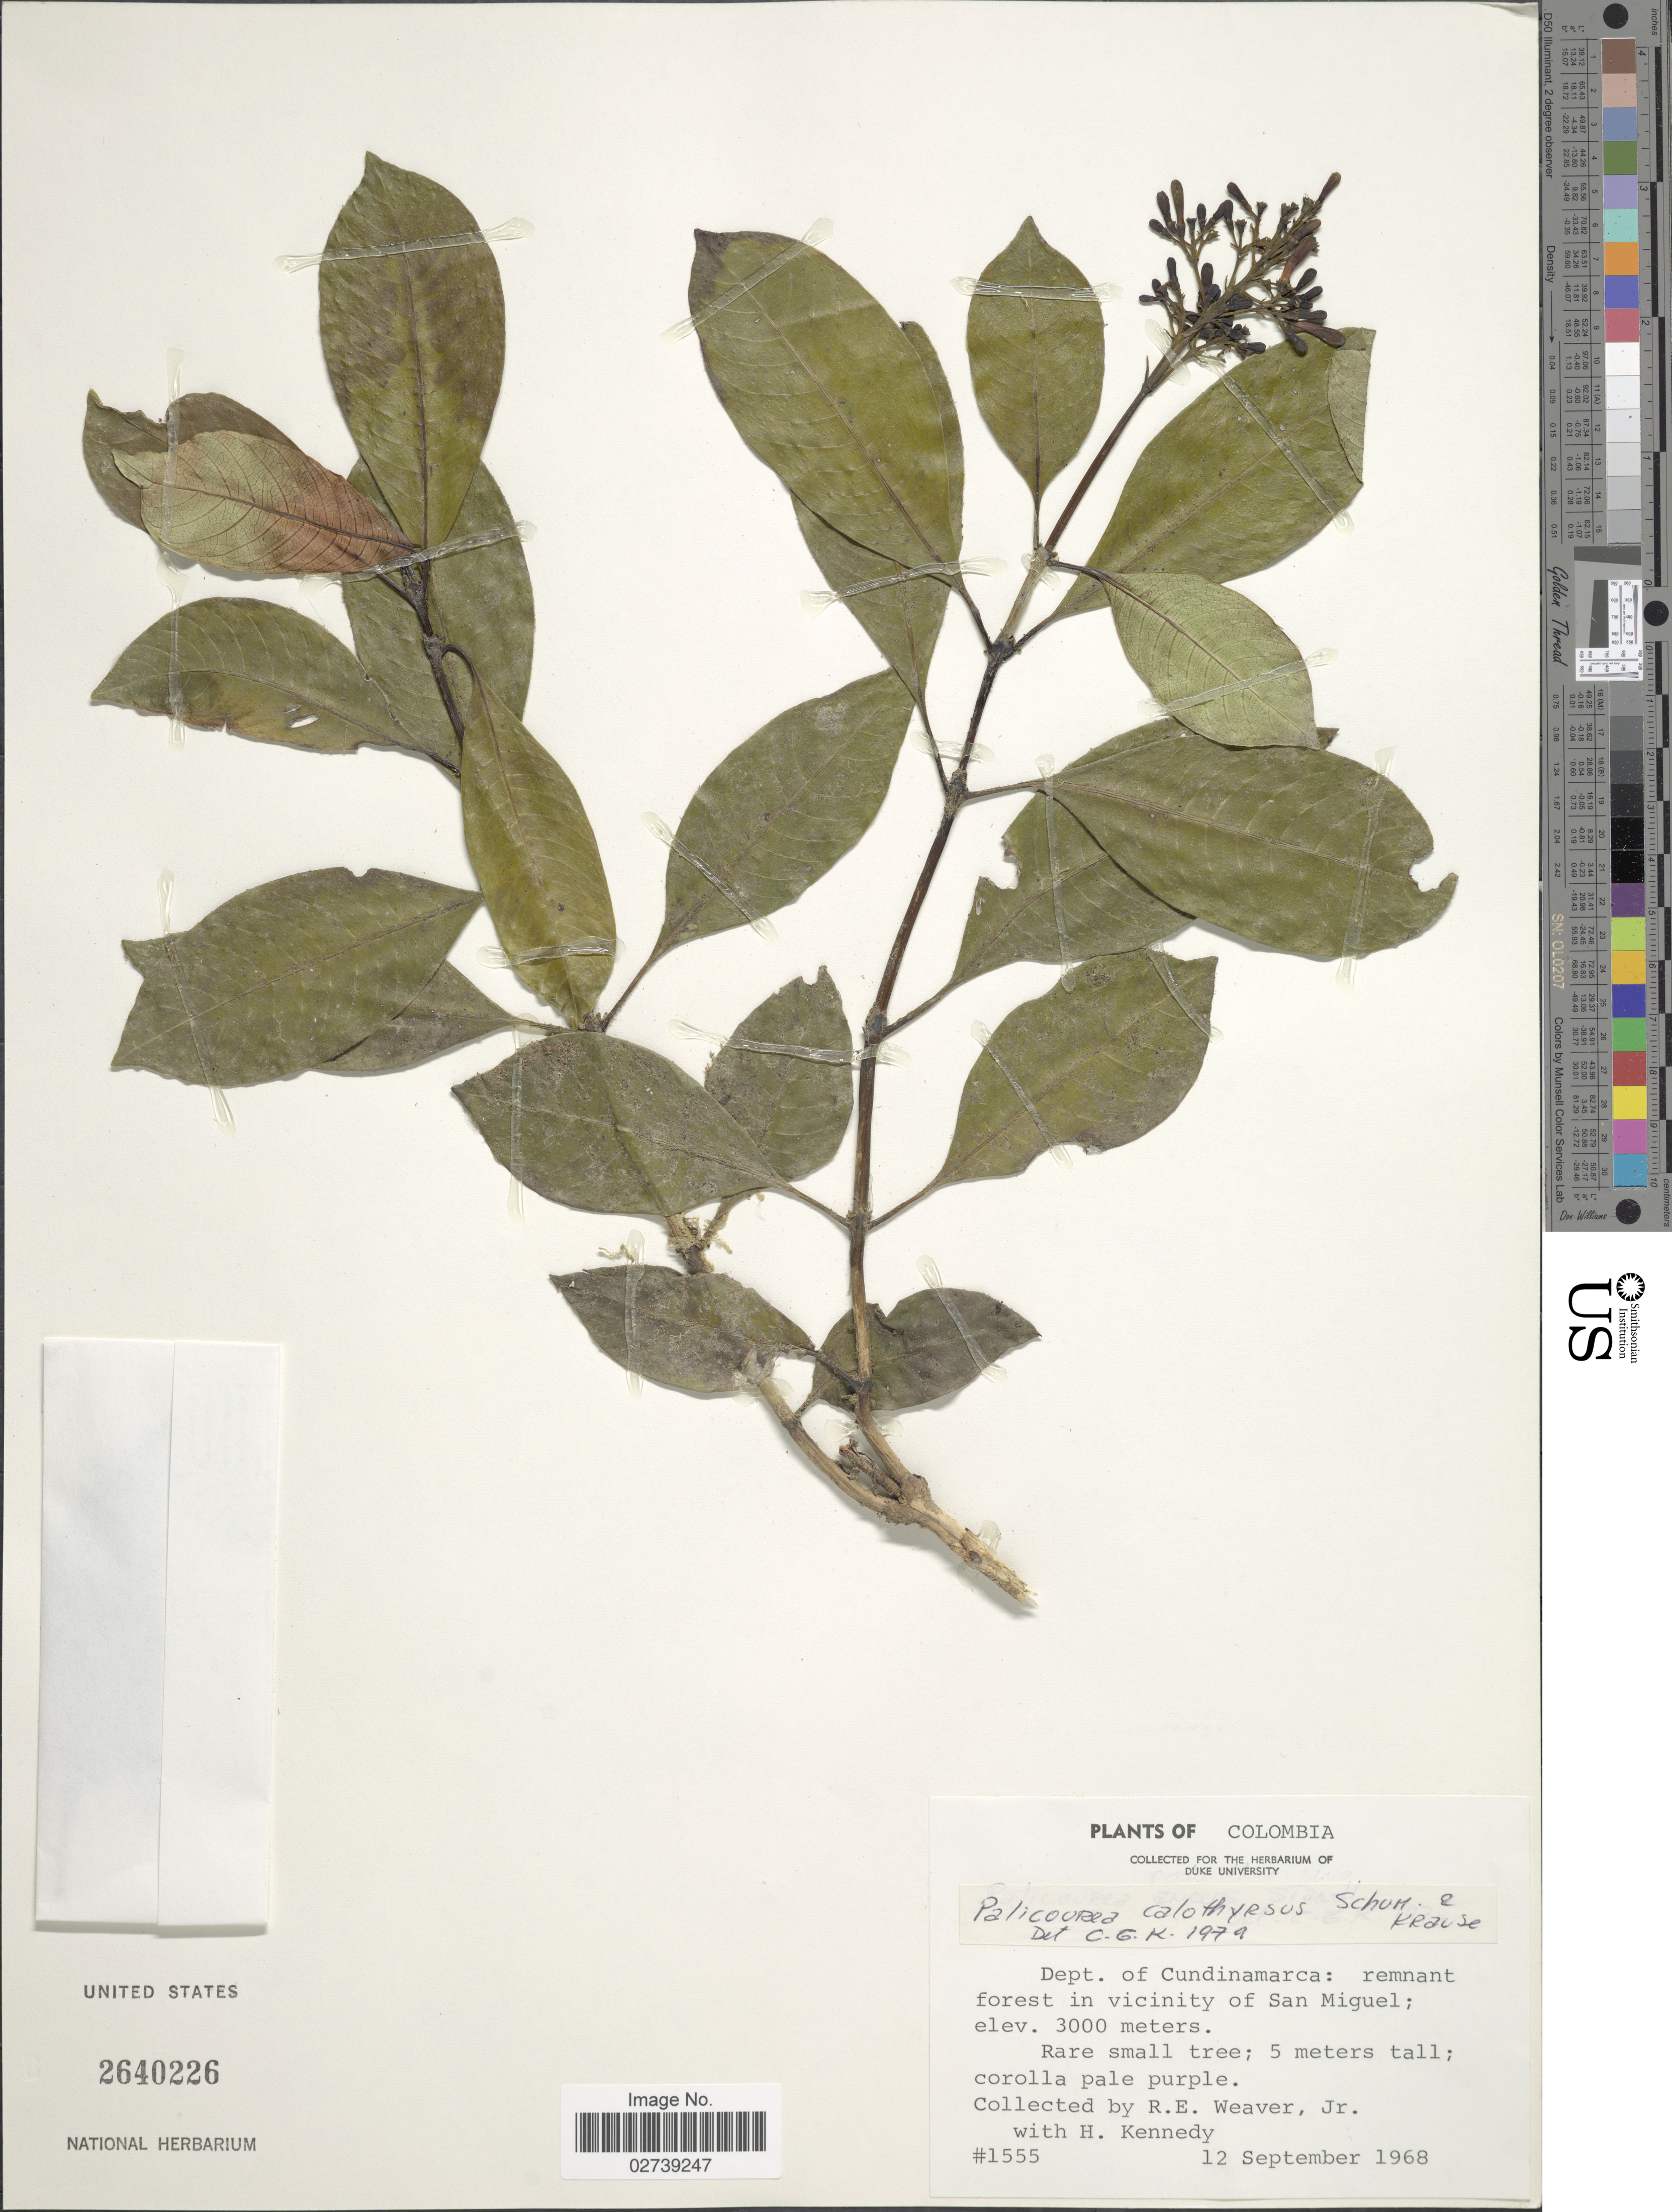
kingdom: Plantae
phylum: Tracheophyta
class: Magnoliopsida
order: Gentianales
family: Rubiaceae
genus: Palicourea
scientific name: Palicourea calothyrsus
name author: K. Schum. & K. Krause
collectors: R. Weaver Jr. & H. Kennedy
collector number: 1555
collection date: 1968-09-12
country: Colombia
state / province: Cundinamarca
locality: Dept. of Cundinamarca: remnant forest in vicinity of San Miguel.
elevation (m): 3000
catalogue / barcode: US 2640226